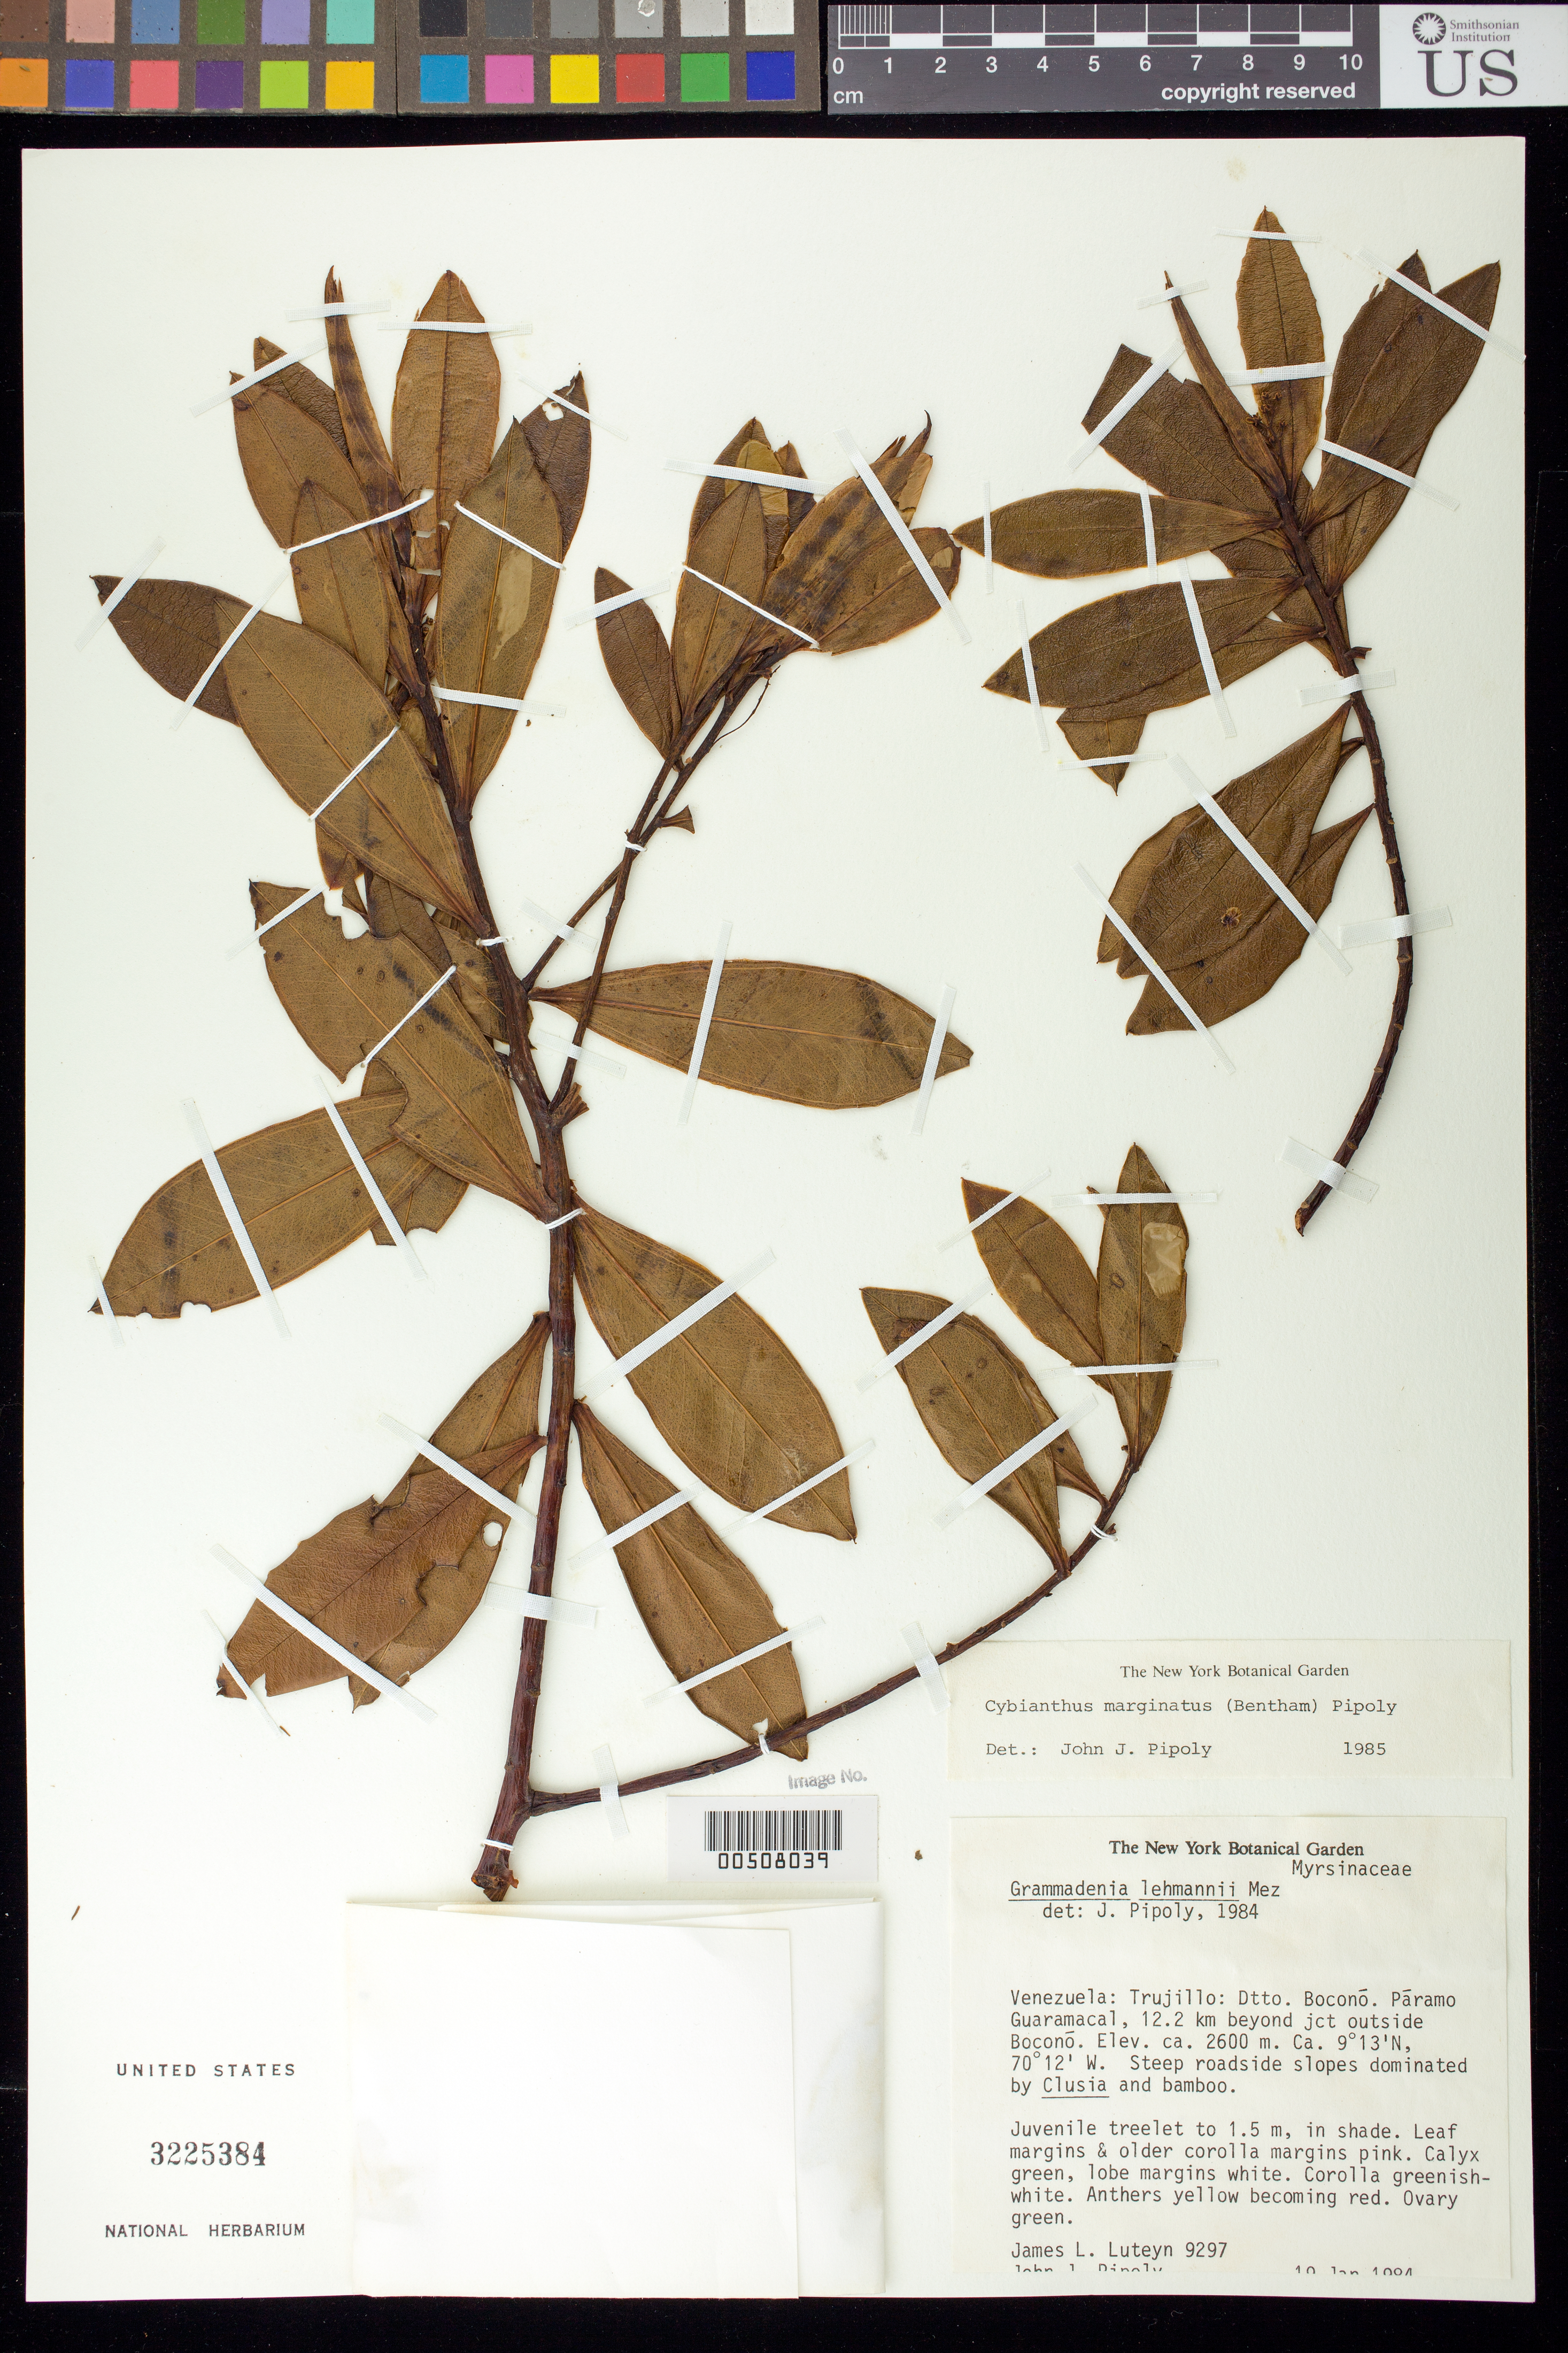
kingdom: Plantae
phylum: Tracheophyta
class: Magnoliopsida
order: Ericales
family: Primulaceae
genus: Cybianthus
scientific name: Cybianthus marginatus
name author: (Benth.) Pipoly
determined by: Pipoly, J. J., III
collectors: J. L. Luteyn & J. J. Pipoly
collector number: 9297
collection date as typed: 19 Jan 1984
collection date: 1984-01-19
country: Venezuela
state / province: Trujillo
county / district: Boconó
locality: Páramo de Guaramacal, 12.2 km beyond jct outside of Boconó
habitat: Steep roadside slopes dominated by Clusia and bamboo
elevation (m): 2600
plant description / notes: NY, US, VEN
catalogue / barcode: US 3225384